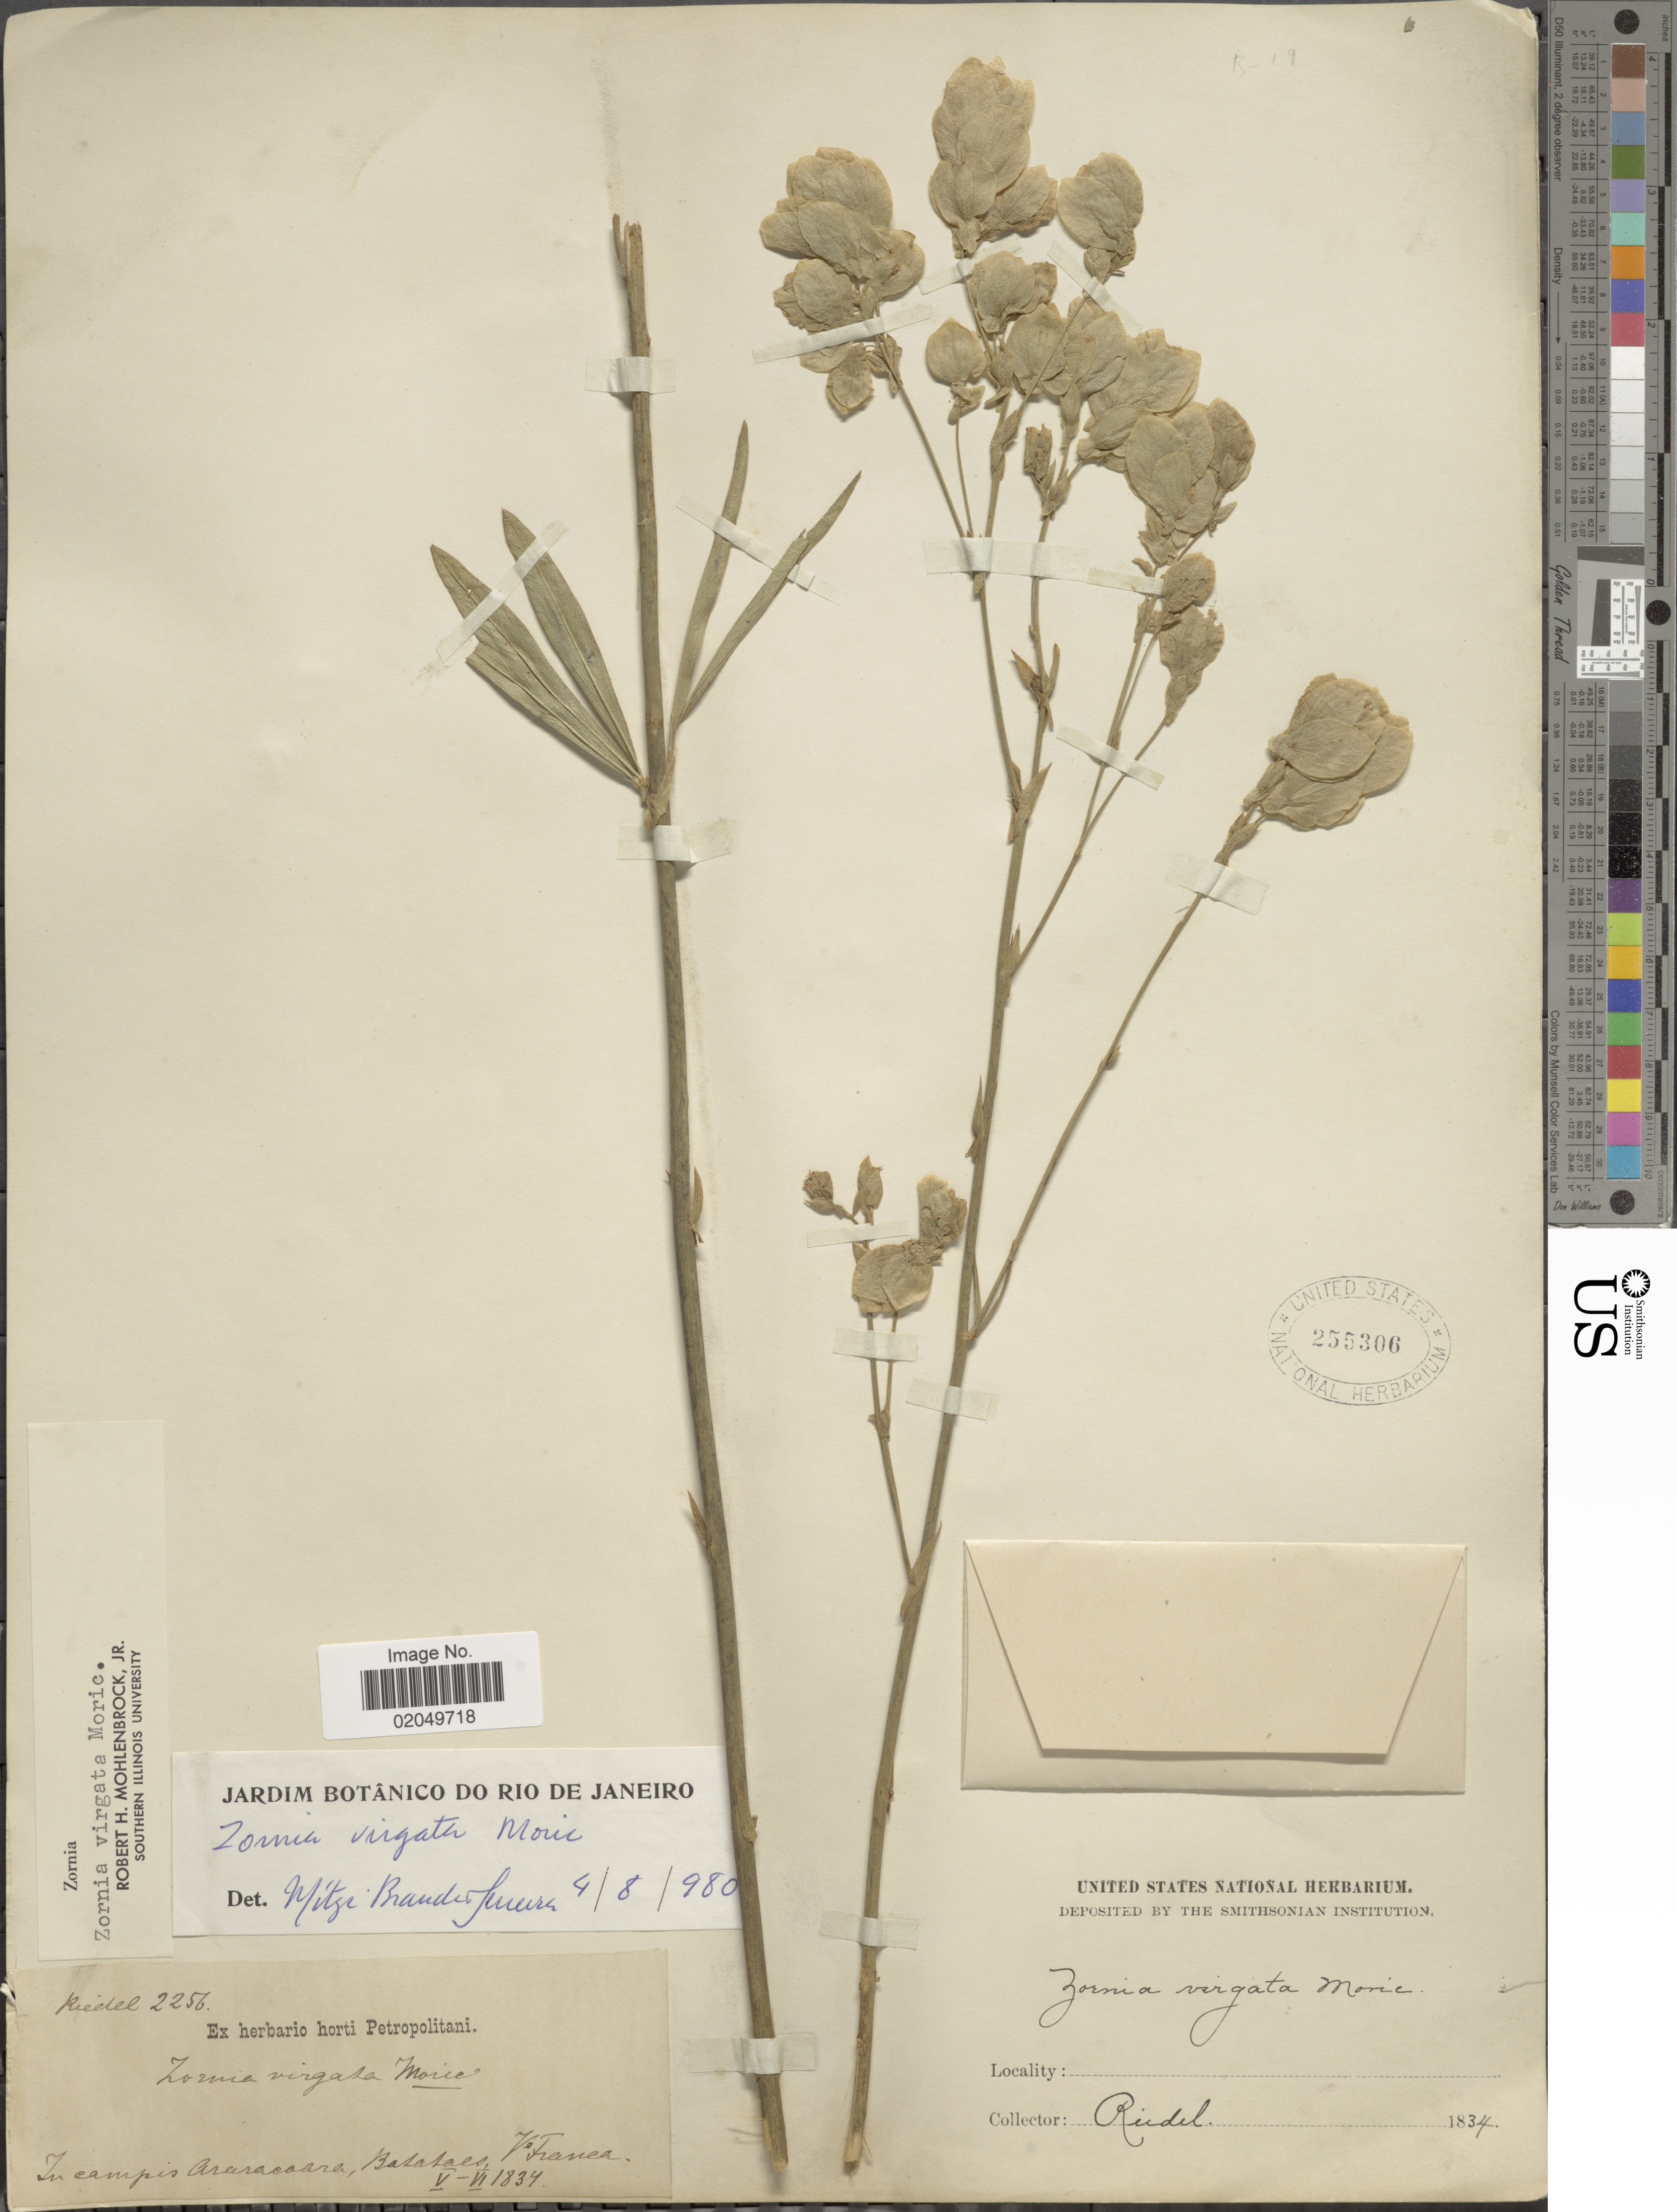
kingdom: Plantae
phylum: Tracheophyta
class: Magnoliopsida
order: Fabales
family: Fabaceae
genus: Zornia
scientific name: Zornia virgata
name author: Moric.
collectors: -. Reidel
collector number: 2256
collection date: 1834-05/1834-06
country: Brazil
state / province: São Paulo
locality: In campis Araraquara, Batatais. V. Franca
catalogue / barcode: US 255306